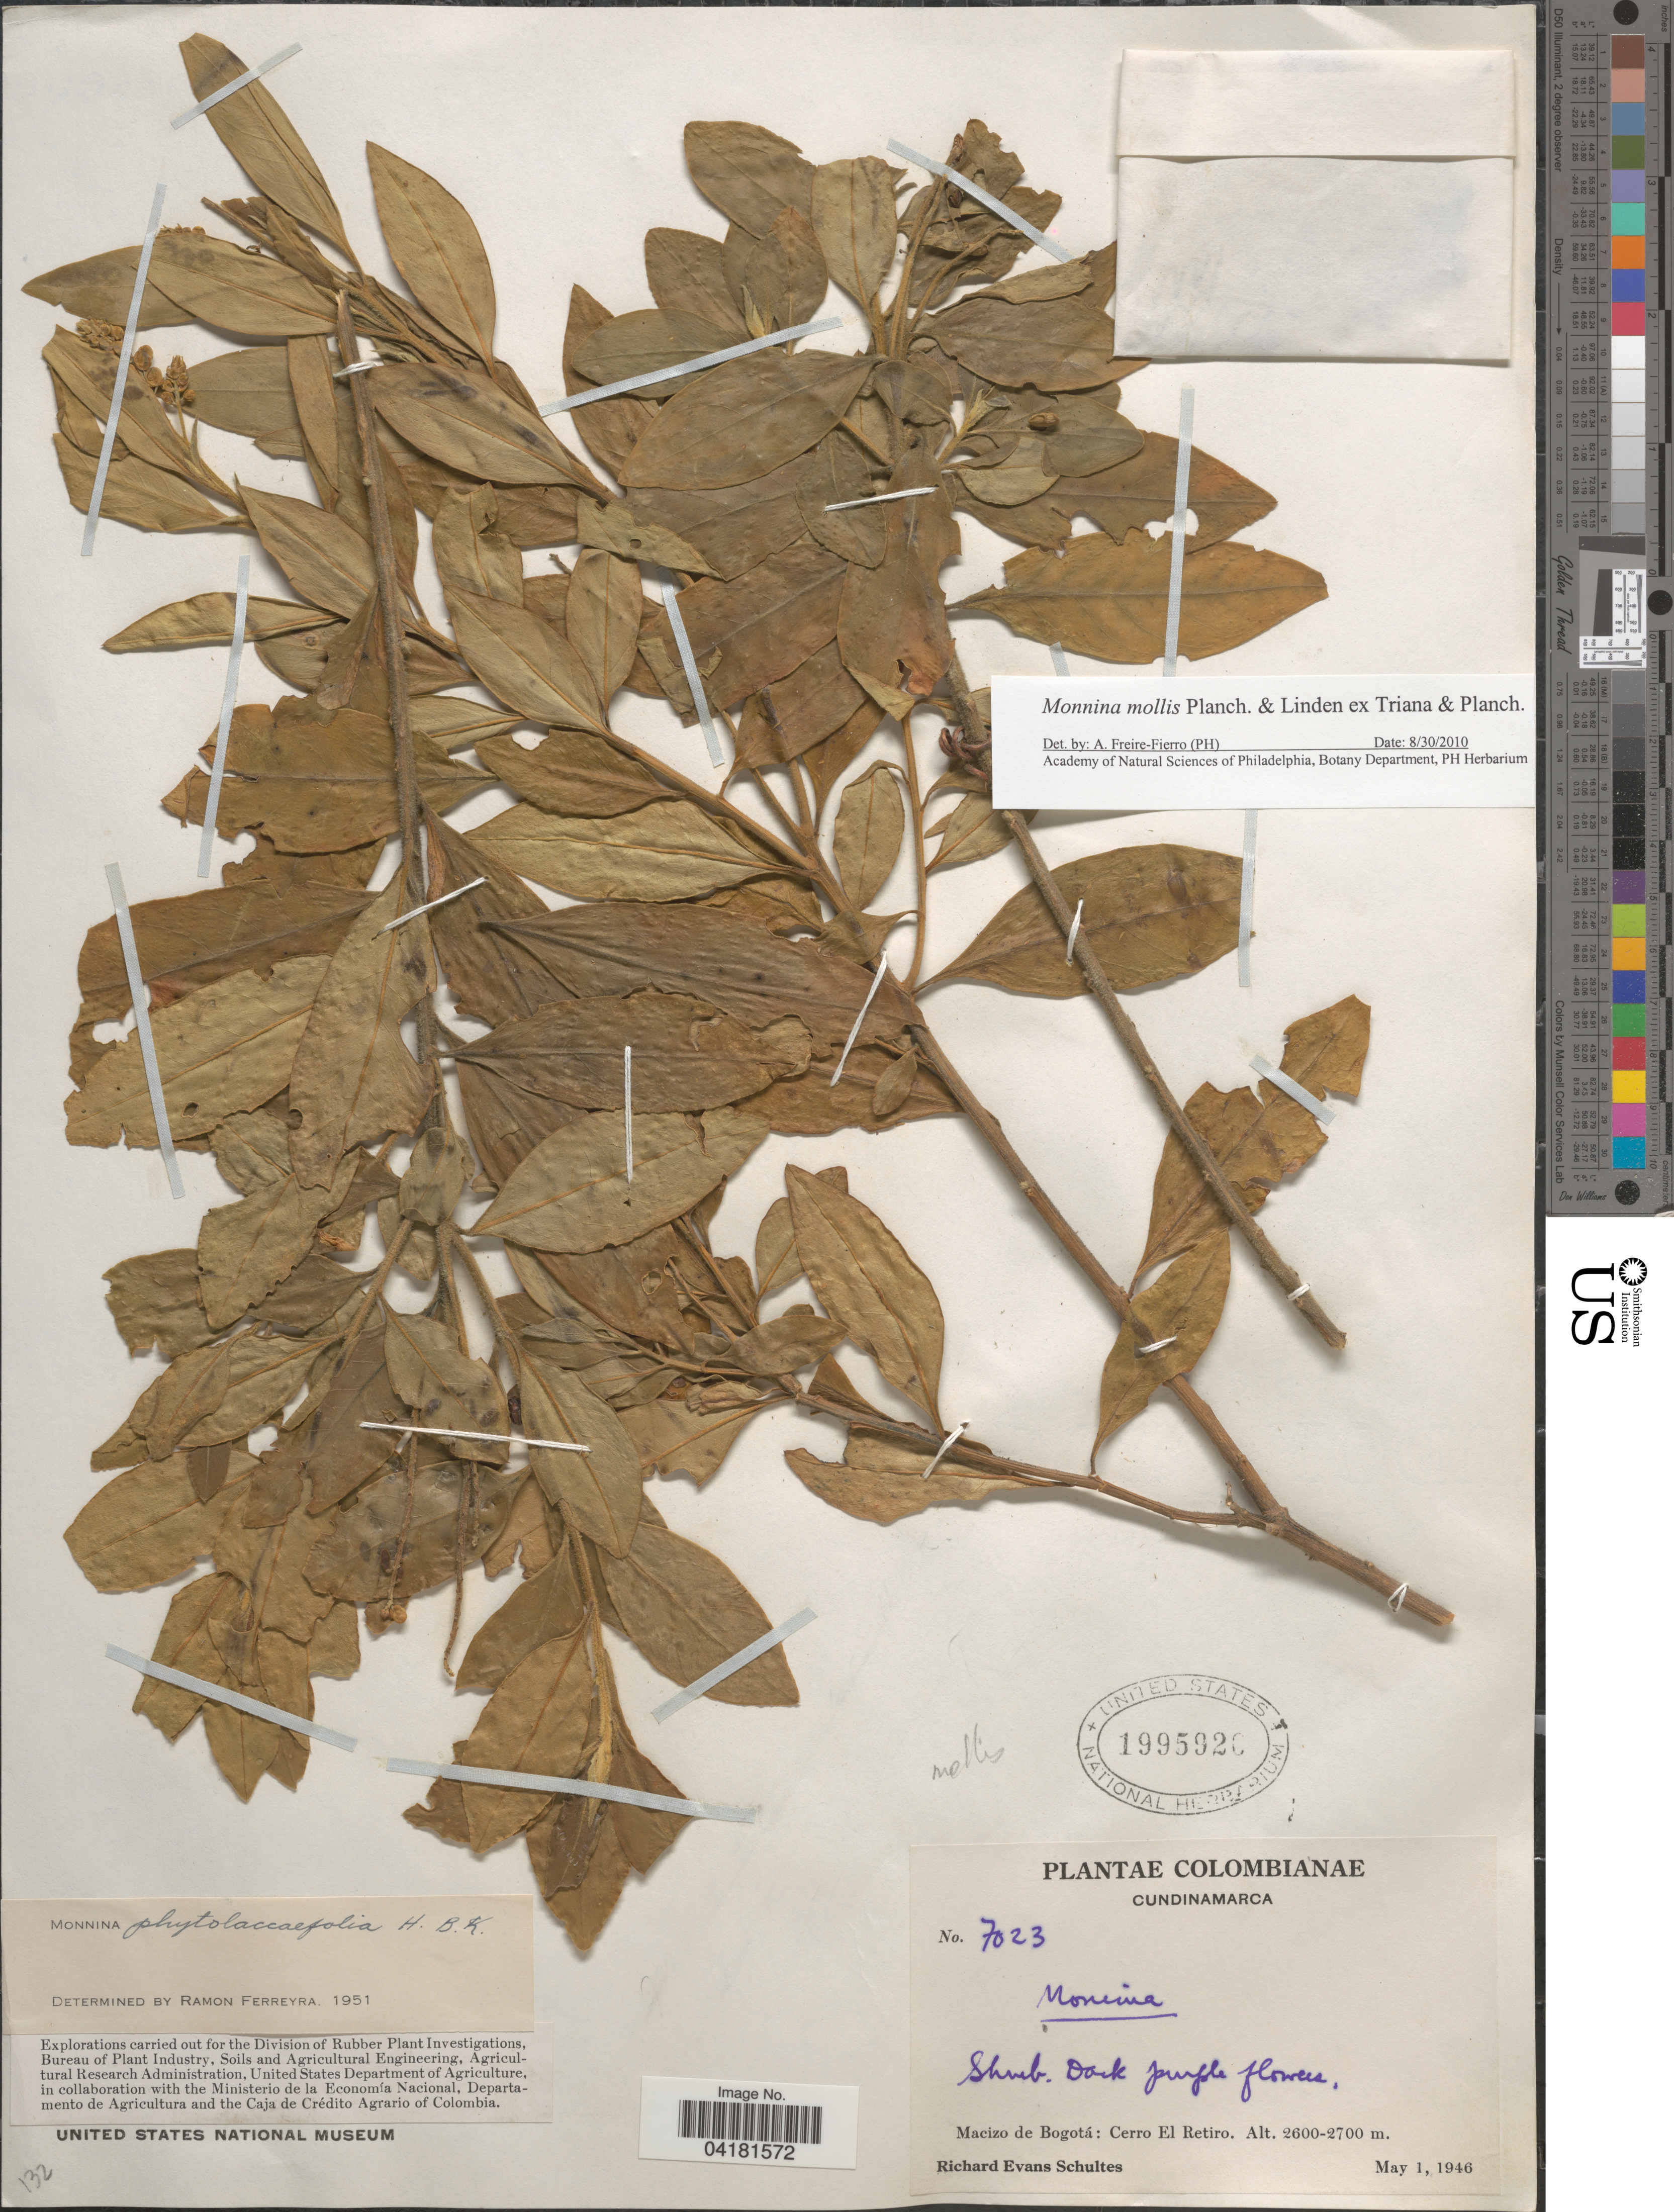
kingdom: Plantae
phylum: Tracheophyta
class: Magnoliopsida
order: Fabales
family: Polygalaceae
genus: Monnina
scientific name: Monnina mollis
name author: Planch. & Linden in Triana & Planch.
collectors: R. E. Schultes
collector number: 7023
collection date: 1946-05-01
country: Colombia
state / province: Cundinamarca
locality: Macizo de Bogotá: Cerro El Retiro.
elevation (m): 2600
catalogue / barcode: US 1995920